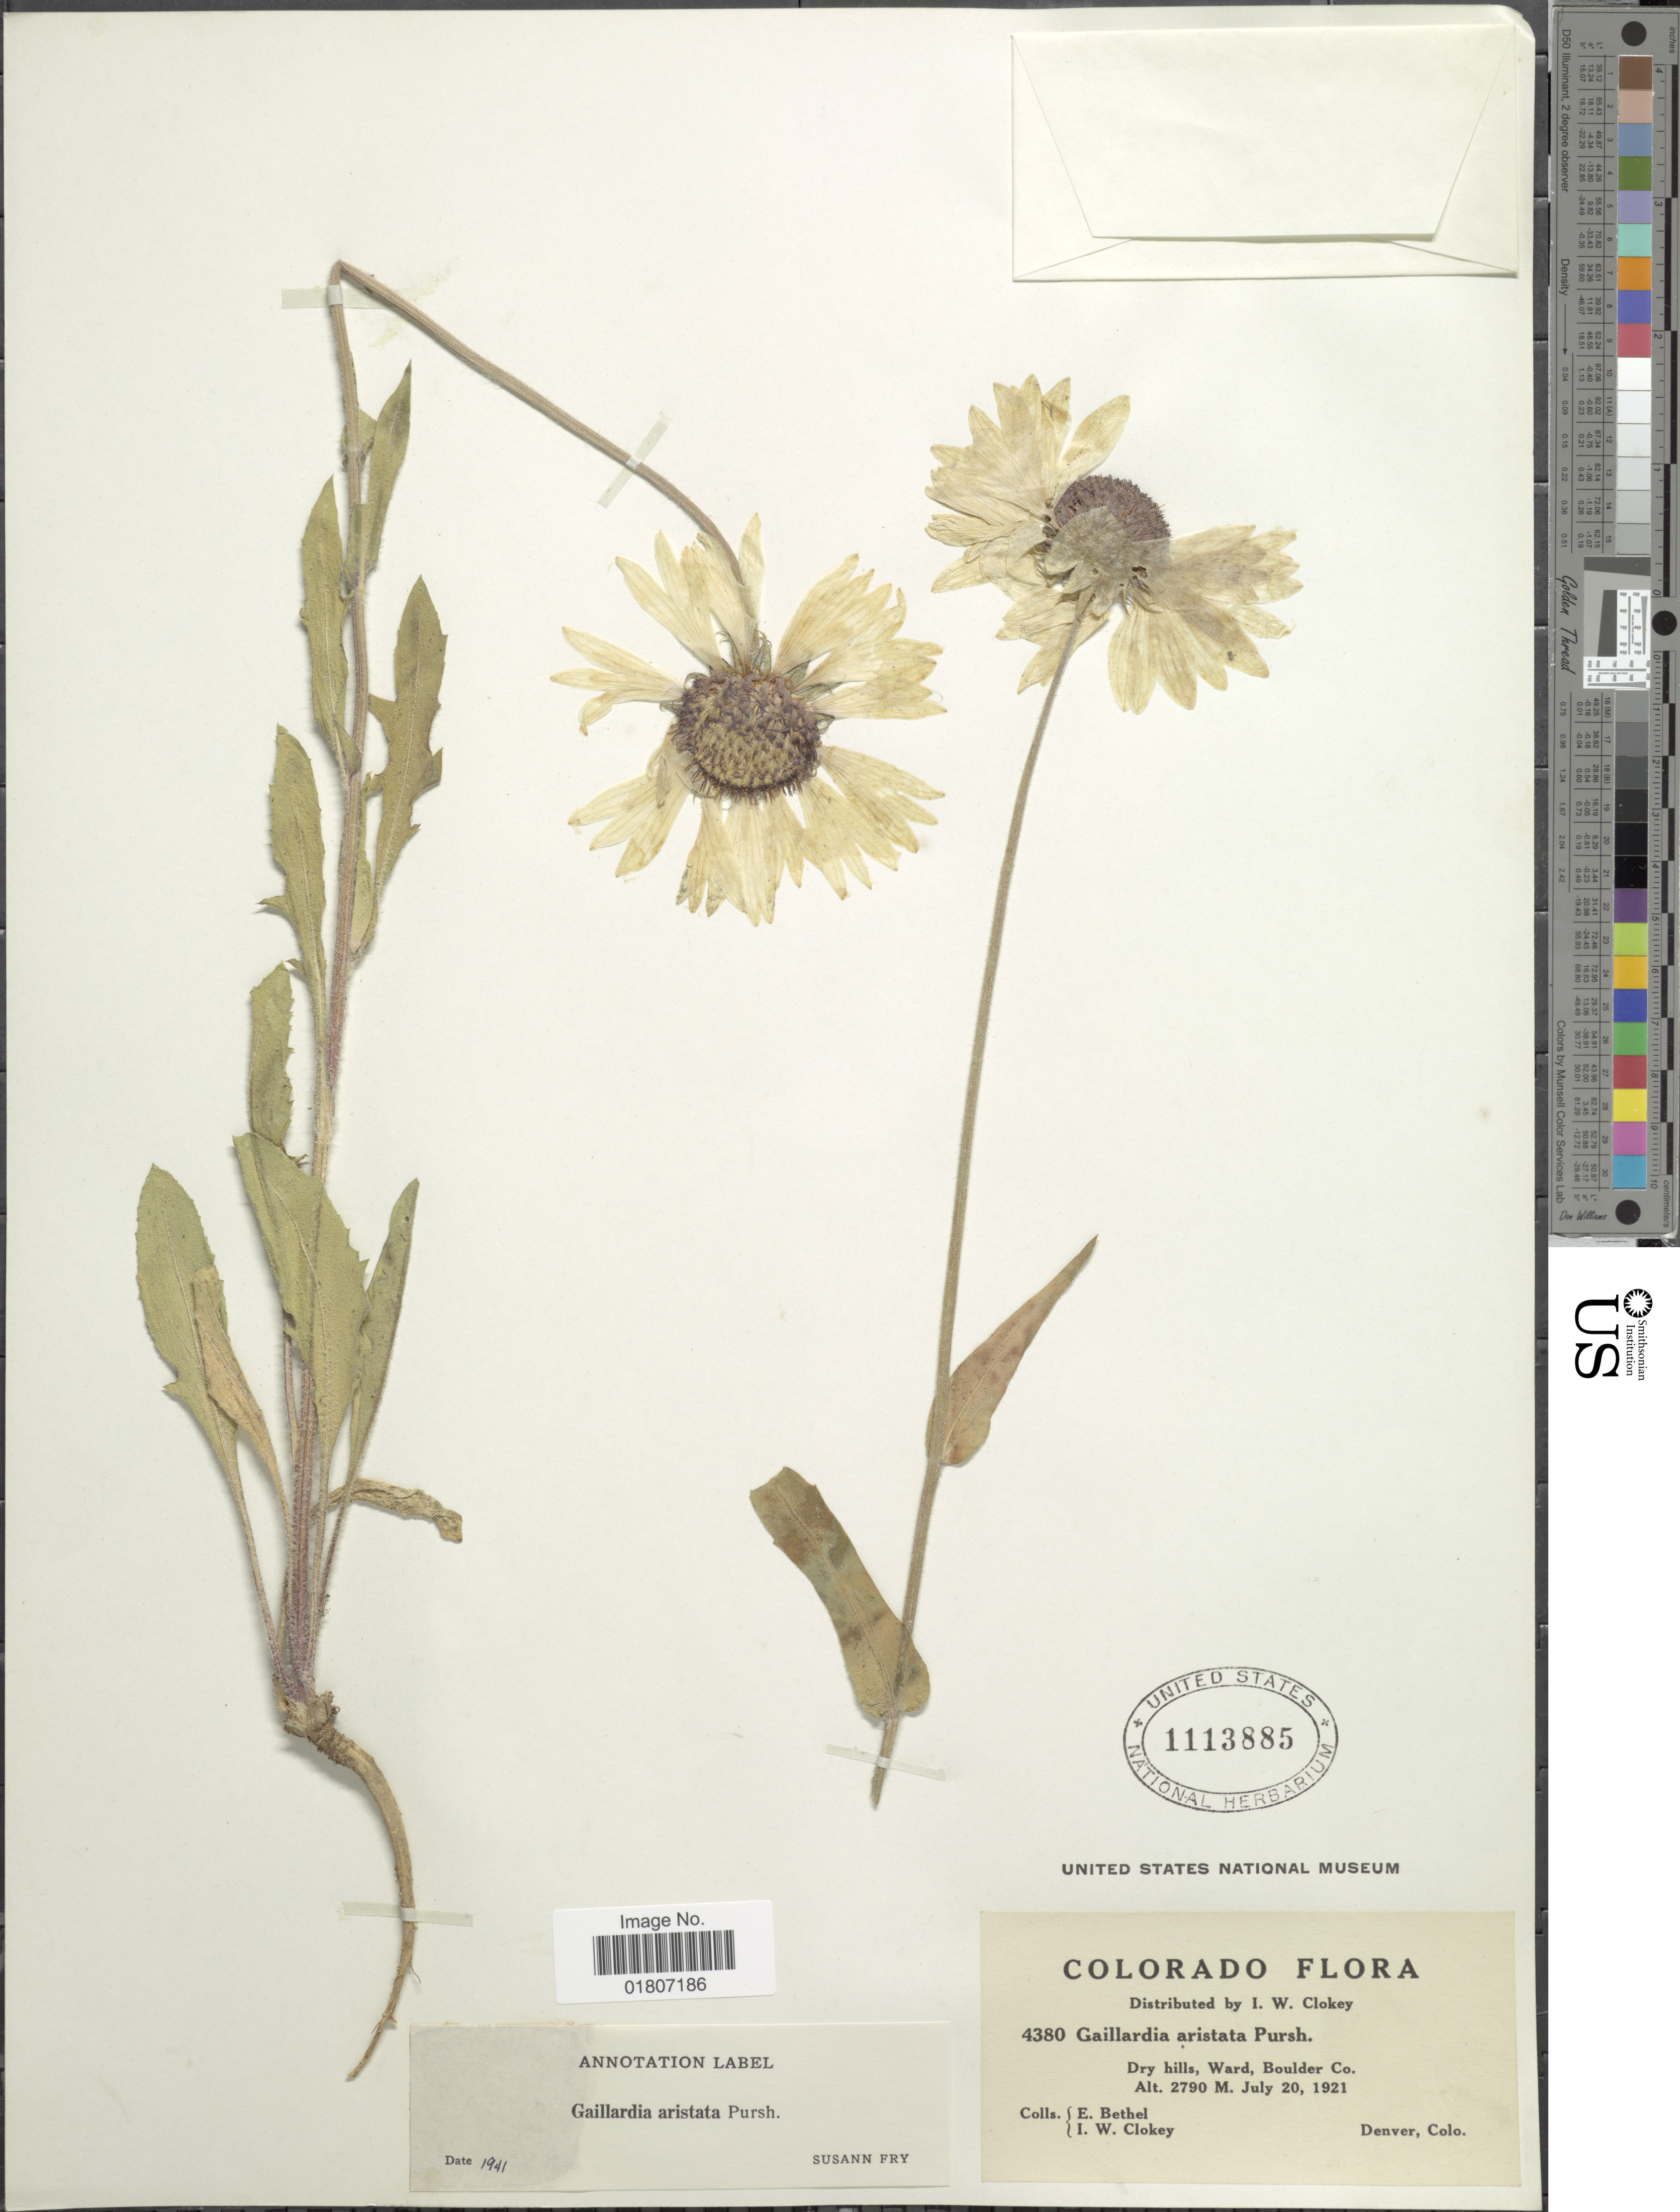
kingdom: Plantae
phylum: Tracheophyta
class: Magnoliopsida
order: Asterales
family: Asteraceae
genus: Gaillardia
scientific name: Gaillardia aristata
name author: Pursh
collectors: E. Bethel & I. W. Clokey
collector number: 4380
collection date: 1921-07-20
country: United States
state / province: Colorado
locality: Ward, Boulder Co.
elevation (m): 2790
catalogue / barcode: US 1113885